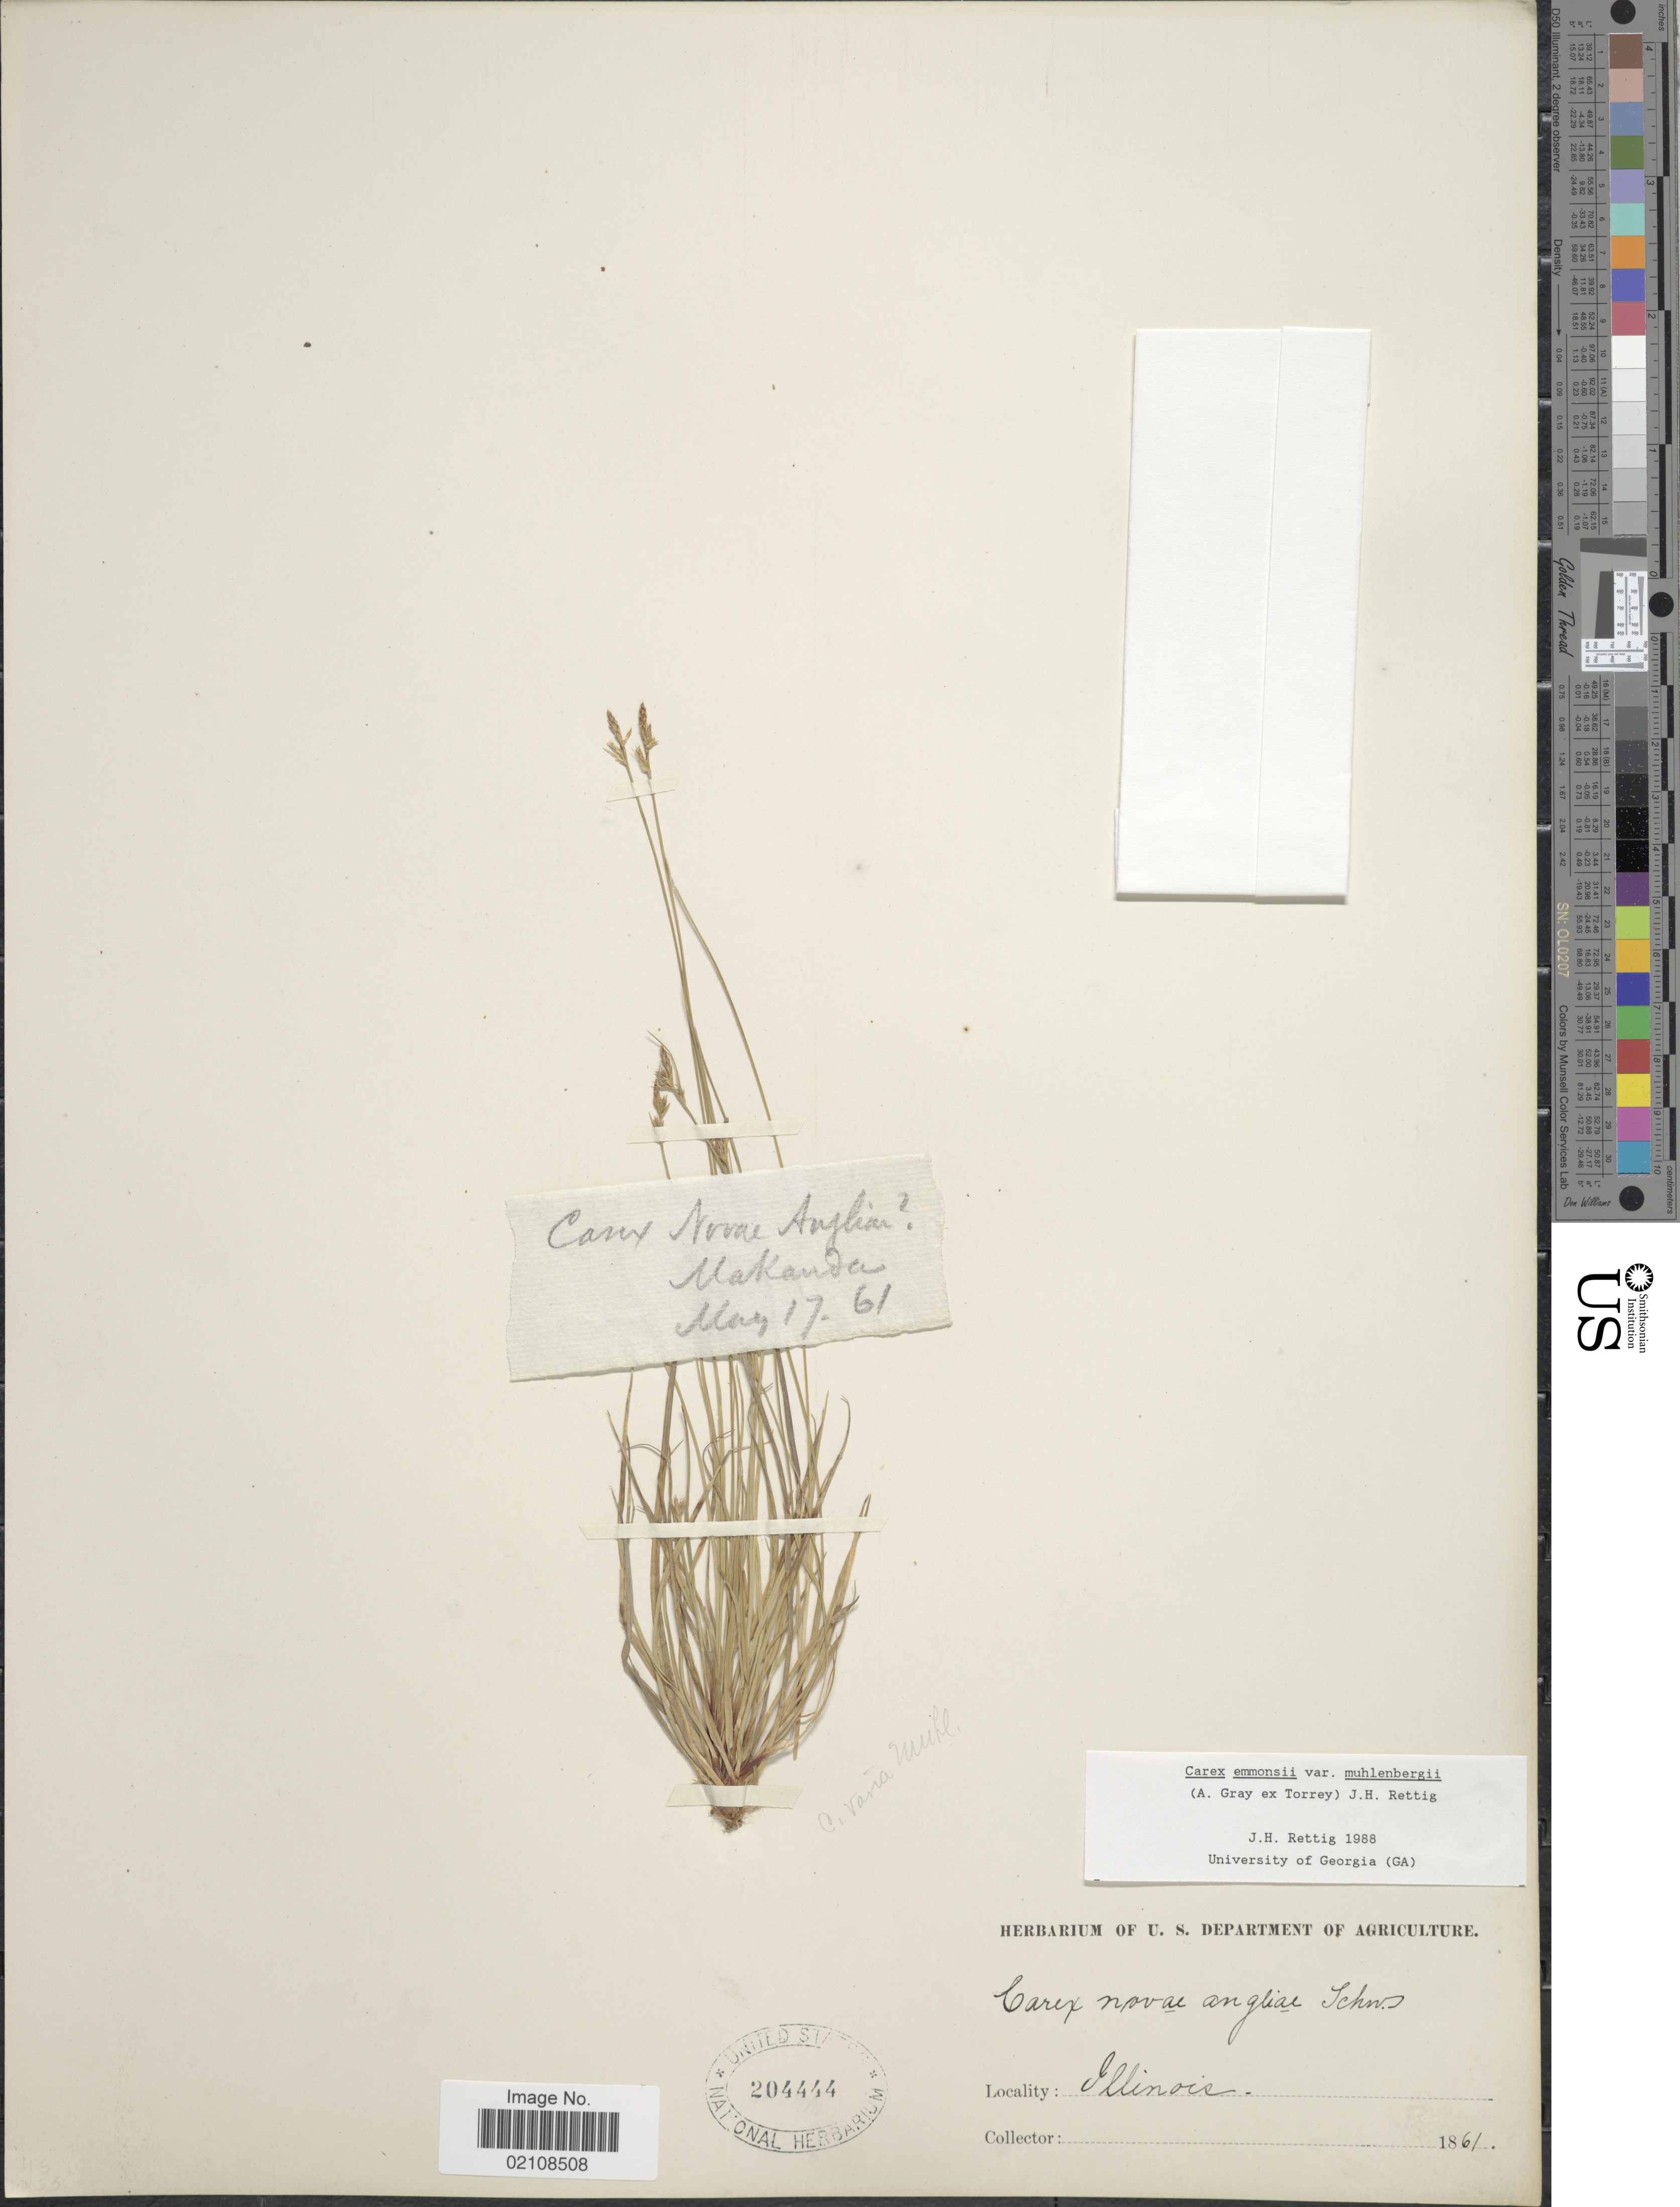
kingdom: Plantae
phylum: Tracheophyta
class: Liliopsida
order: Poales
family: Cyperaceae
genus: Carex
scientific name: Carex albicans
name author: Willd. ex Spreng.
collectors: U.S. Department of Agriculture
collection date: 1861-05-17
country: United States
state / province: Illinois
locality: Makanda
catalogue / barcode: US 204444